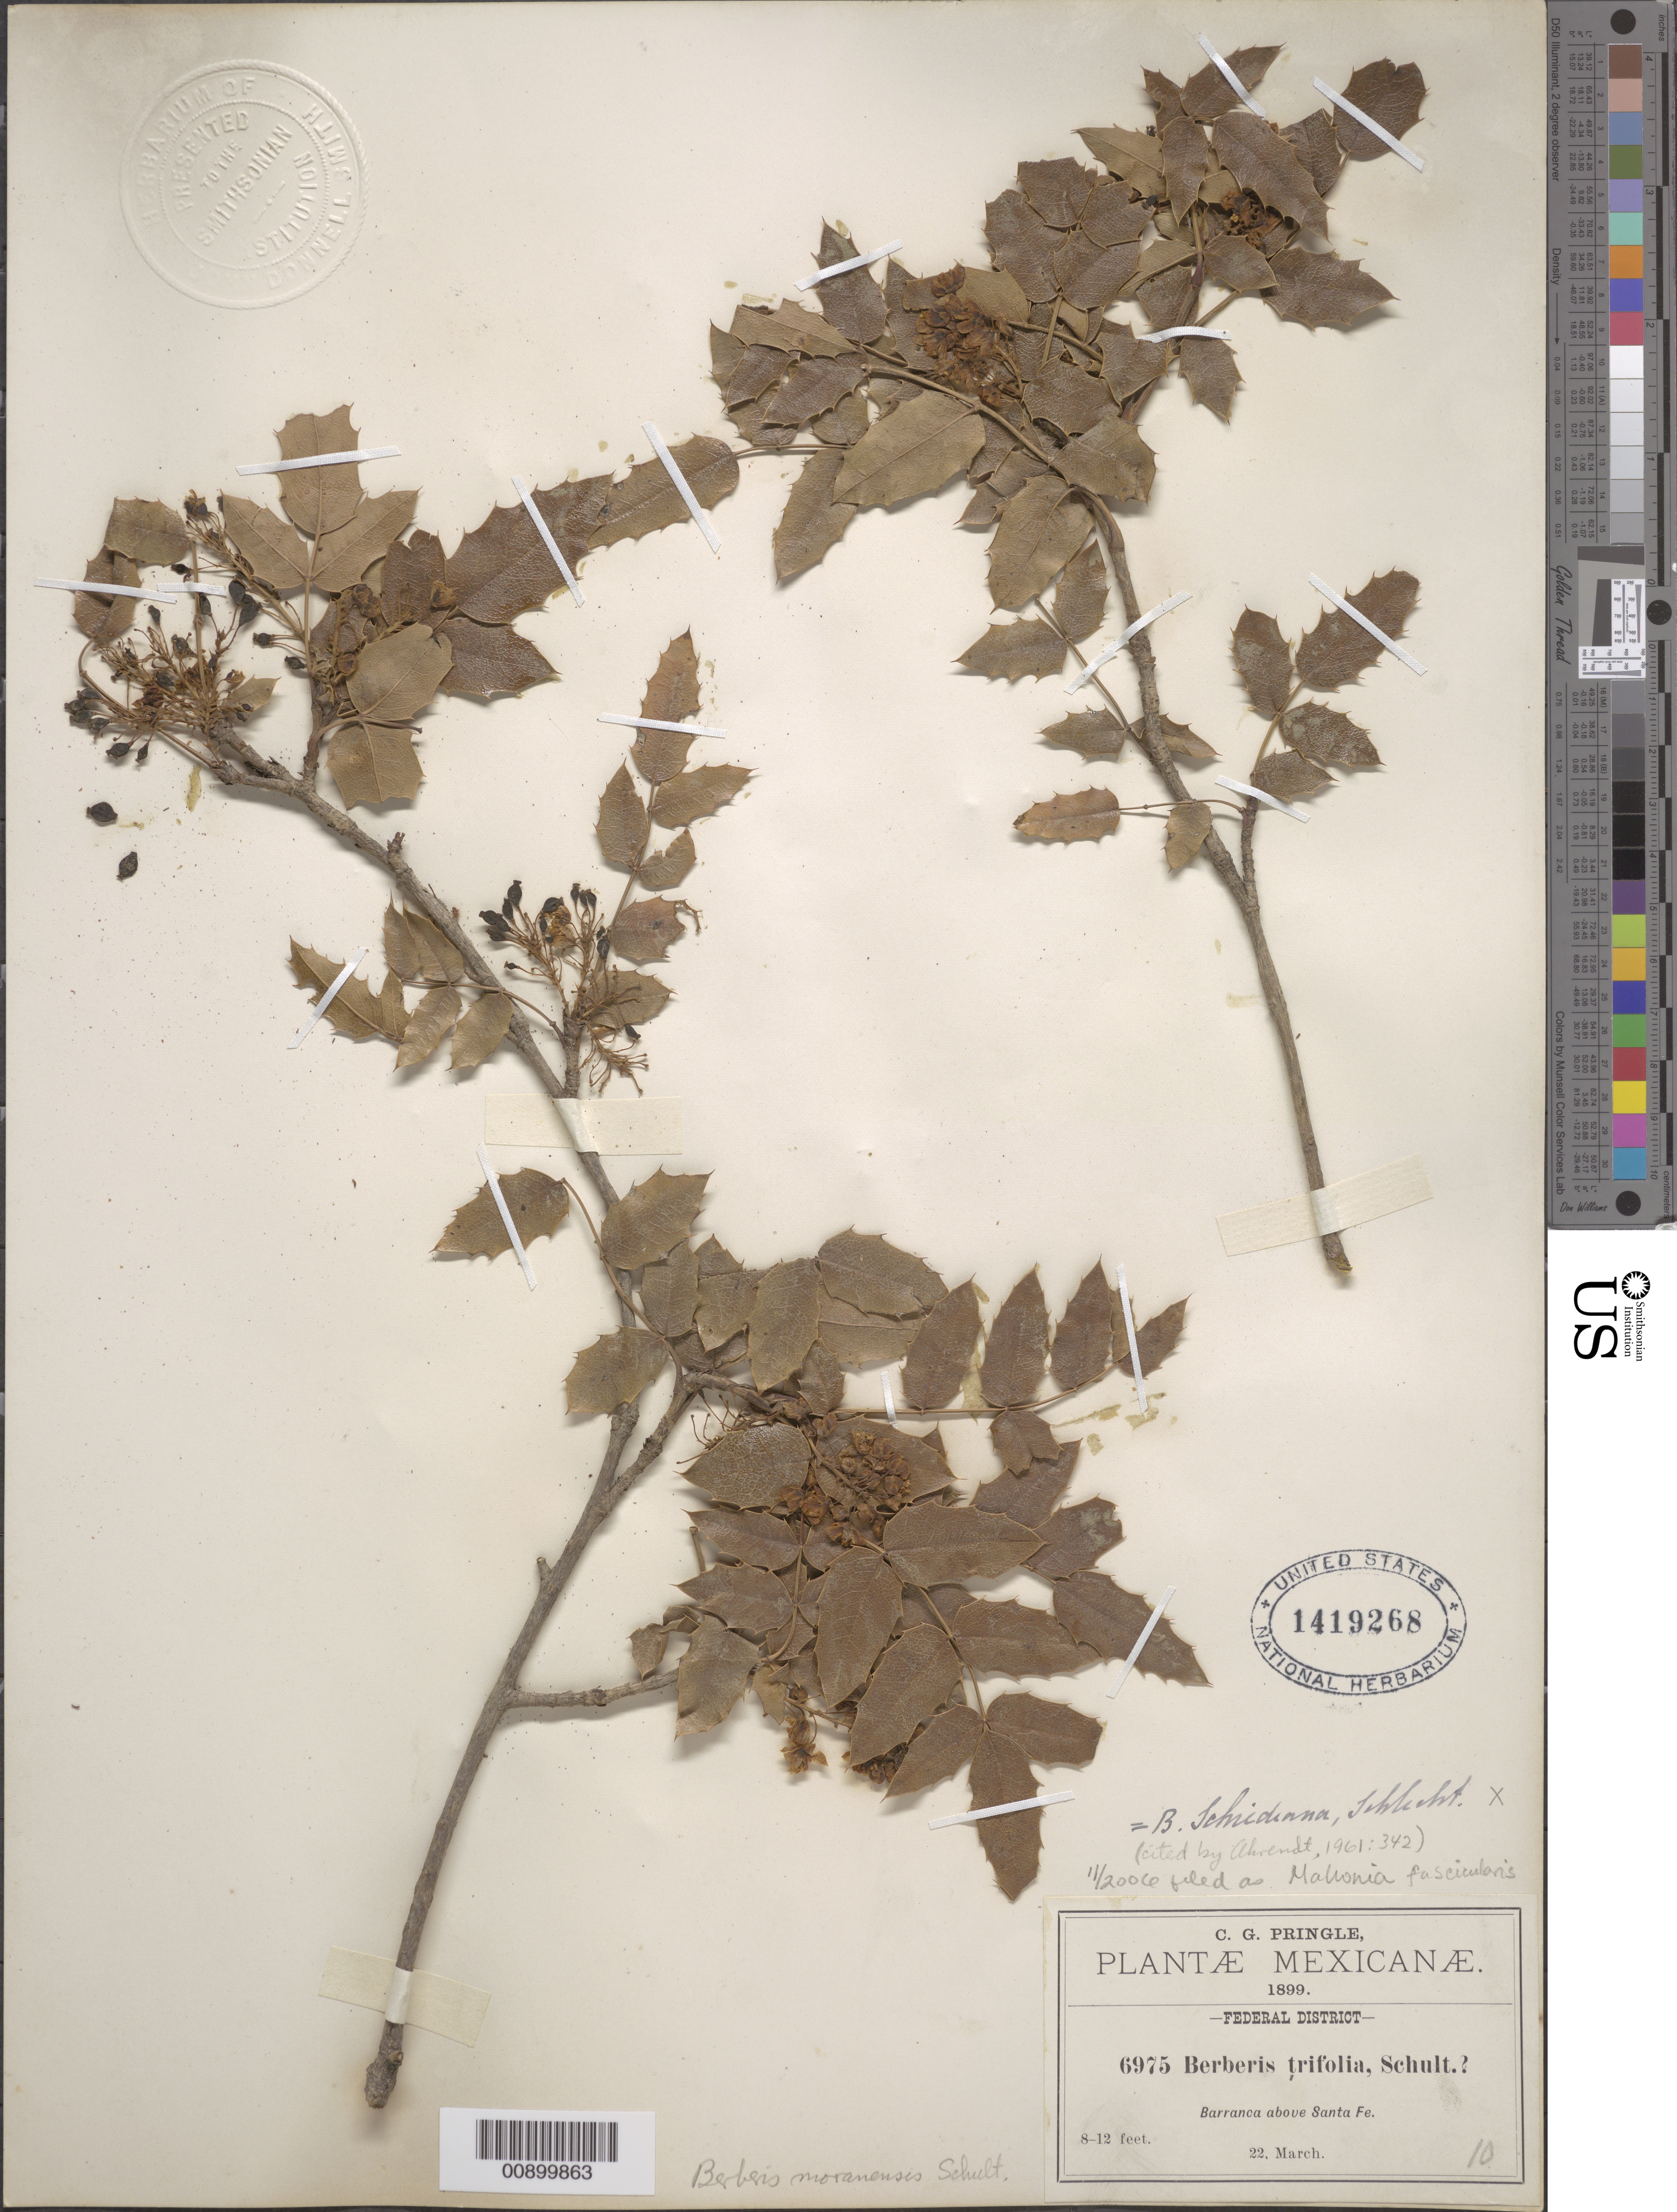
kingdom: Plantae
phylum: Tracheophyta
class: Magnoliopsida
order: Ranunculales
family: Berberidaceae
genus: Mahonia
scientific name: Mahonia fascicularis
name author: DC.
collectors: C. G. Pringle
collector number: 6975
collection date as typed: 22 Mar 1899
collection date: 1899-03-22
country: Mexico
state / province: Distrito Federal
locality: Barranca above Santa Fe, Federal District.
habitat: Barranca.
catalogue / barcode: US 1419268